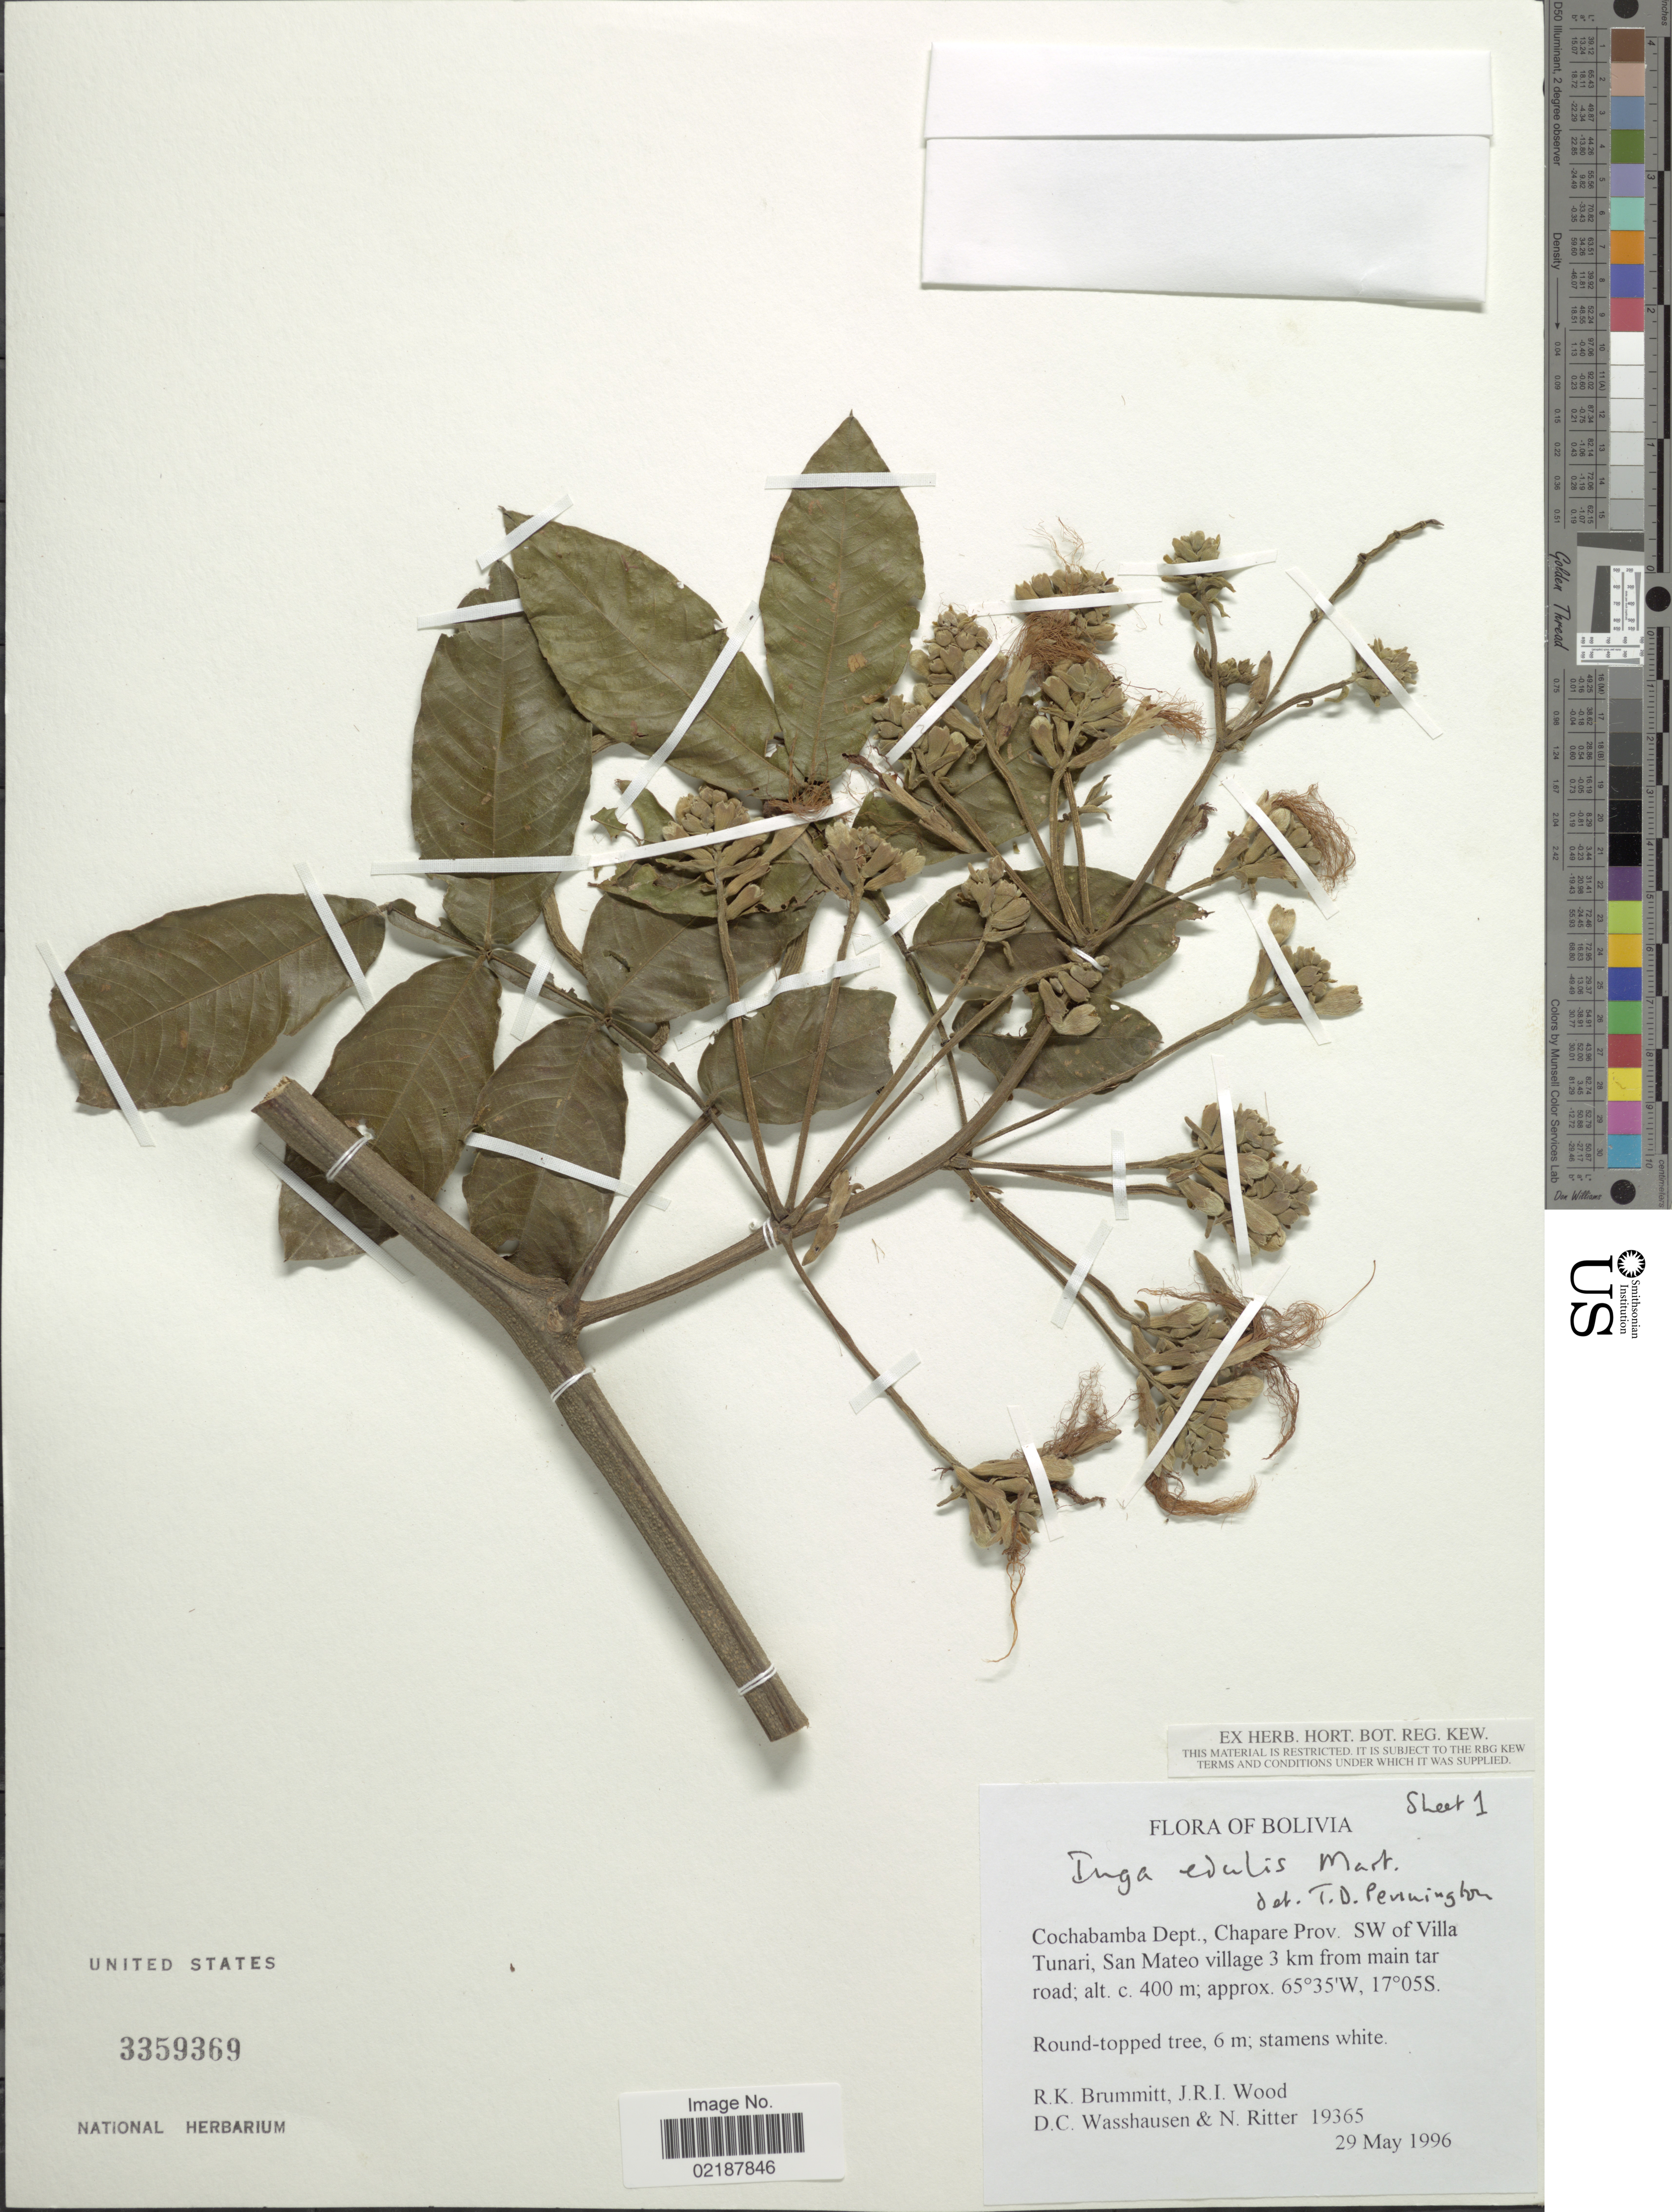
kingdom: Plantae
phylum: Tracheophyta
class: Magnoliopsida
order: Fabales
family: Fabaceae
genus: Inga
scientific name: Inga edulis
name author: Mart.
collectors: R. K. Brummitt, J. R. I. Wood, D. C. Wasshausen & N. Ritter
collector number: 19365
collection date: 1996-05-29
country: Bolivia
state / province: Cochabamba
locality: Cochabamba Dept., Chapare Prov., SW of Villa Tunari, San Mateo village 3 km from main tar road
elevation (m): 400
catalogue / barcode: US 3359369